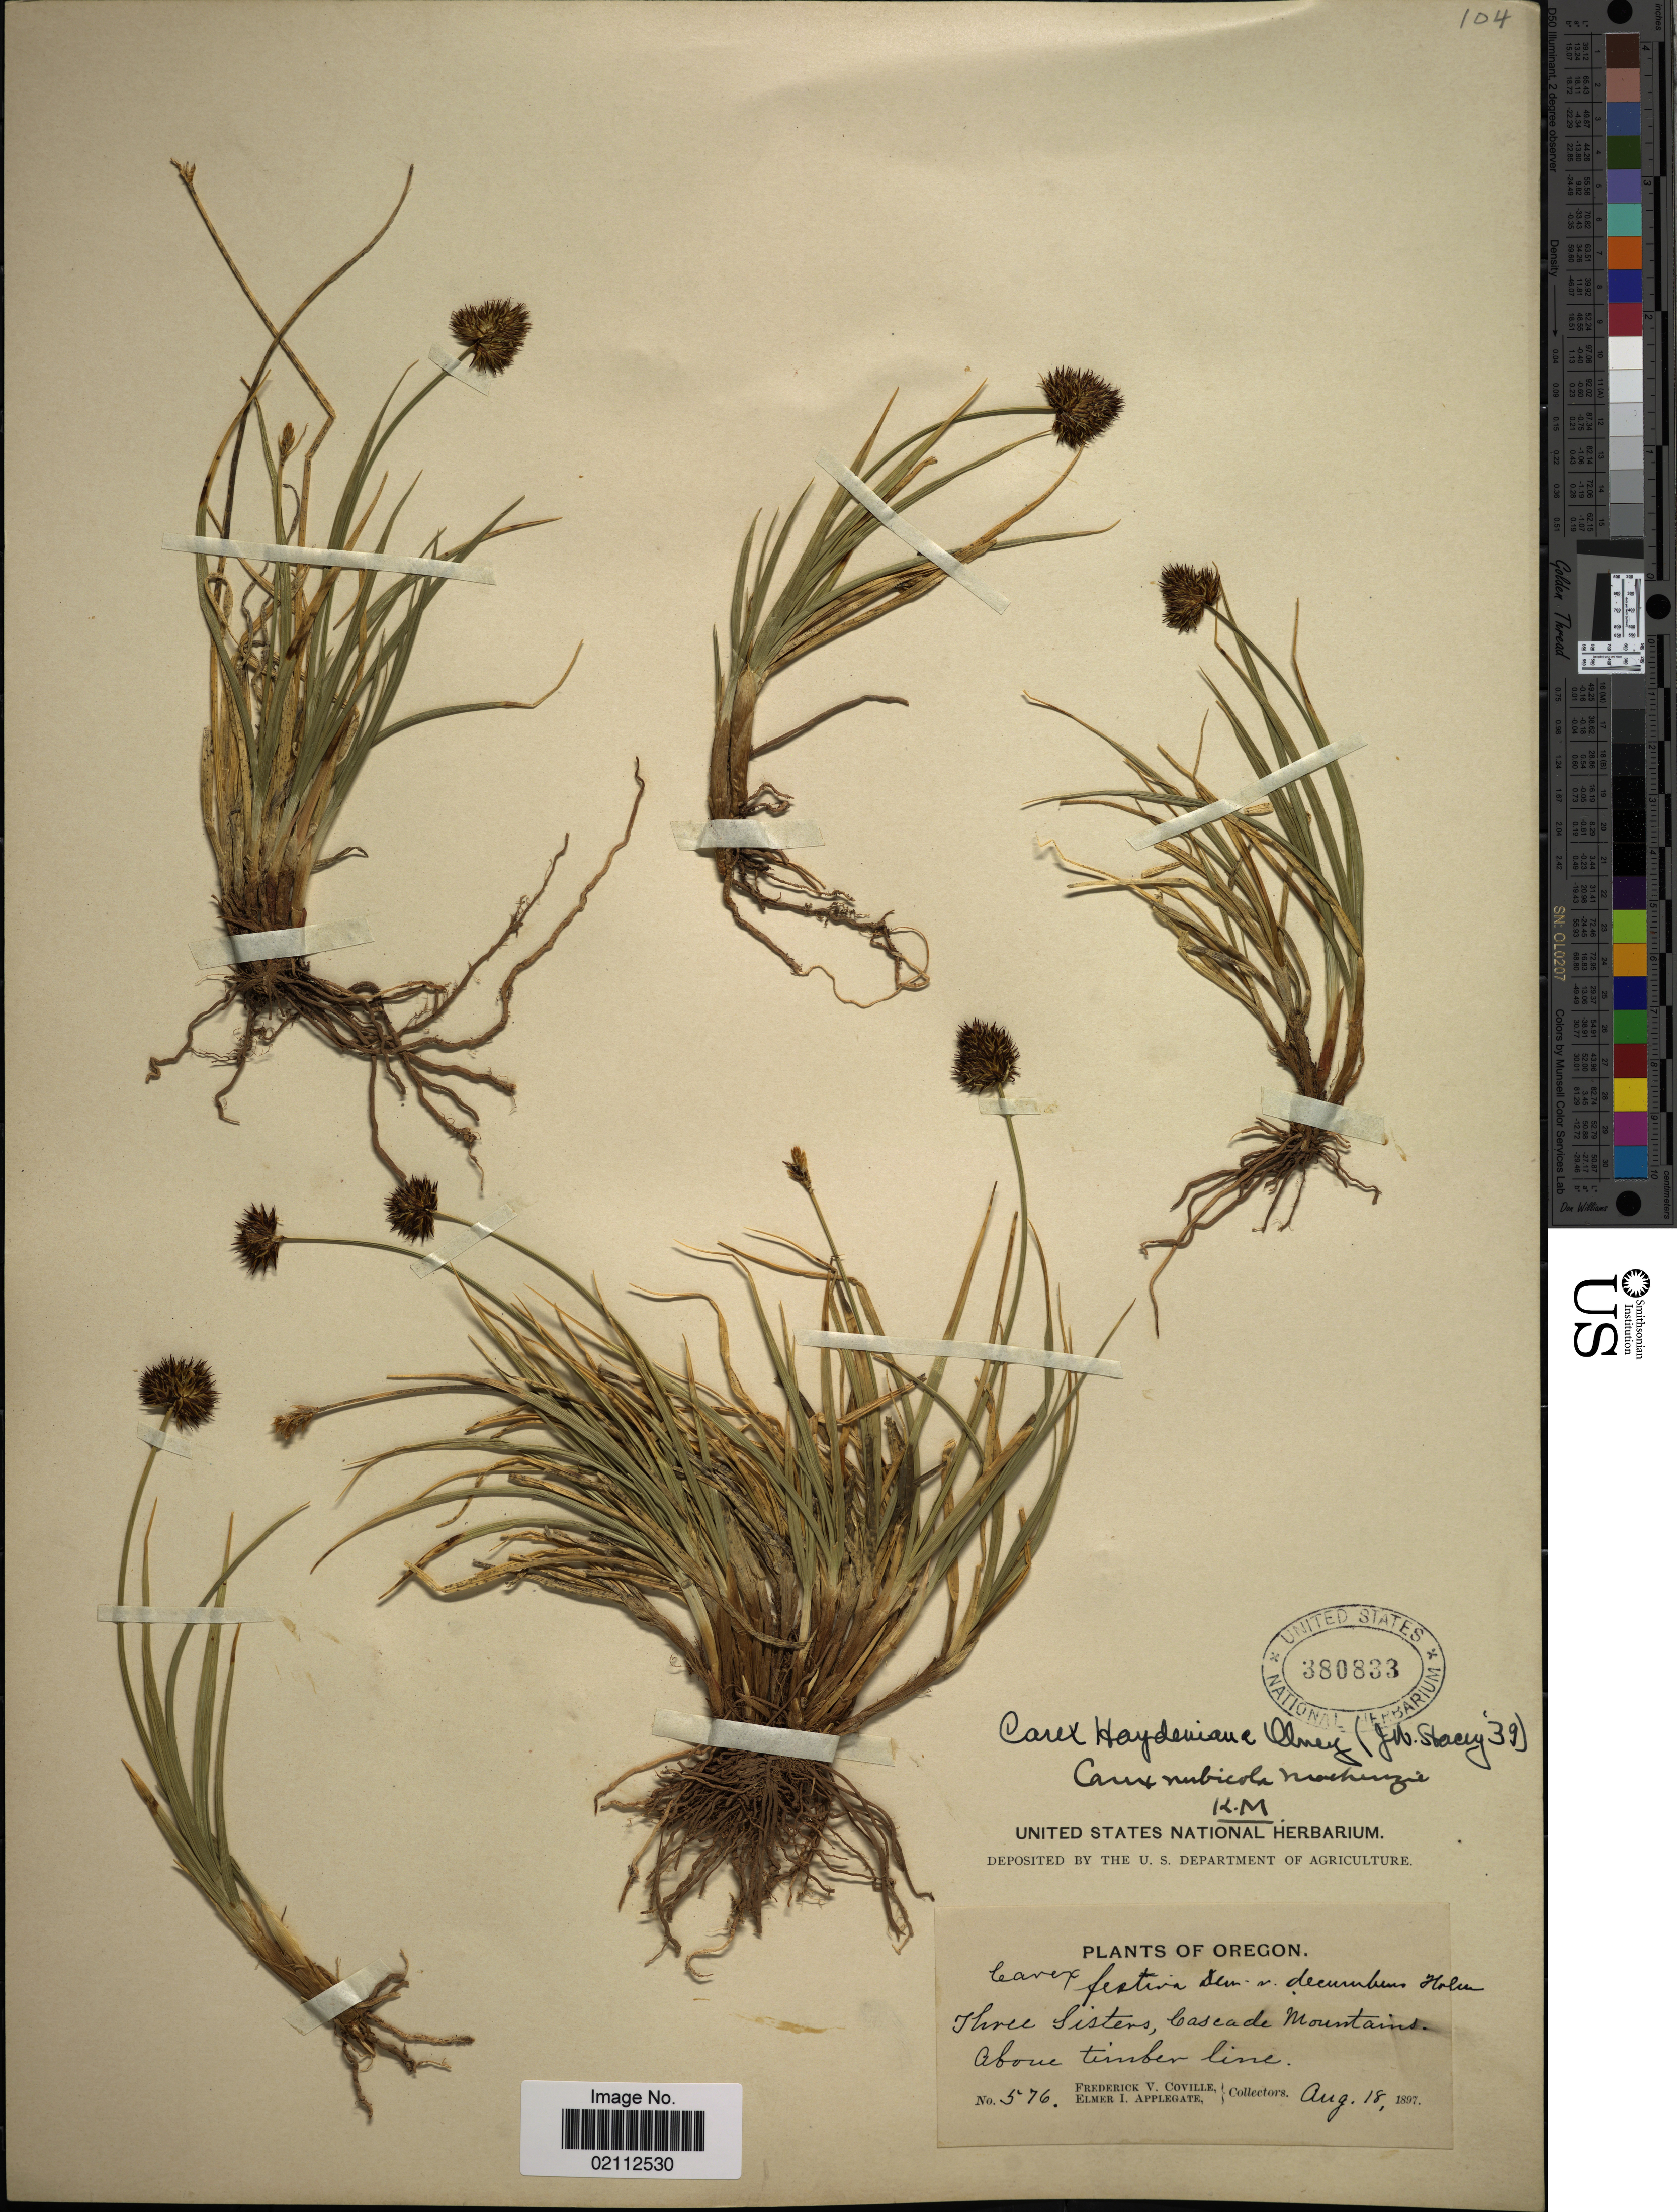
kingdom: Plantae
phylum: Tracheophyta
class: Liliopsida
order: Poales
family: Cyperaceae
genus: Carex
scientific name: Carex haydeniana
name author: Olney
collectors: F. V. Coville & E. I. Applegate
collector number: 576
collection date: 1897-08-18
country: United States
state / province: Oregon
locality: Three Sisters, Cascade Mountains, above timber line.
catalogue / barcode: US 380833